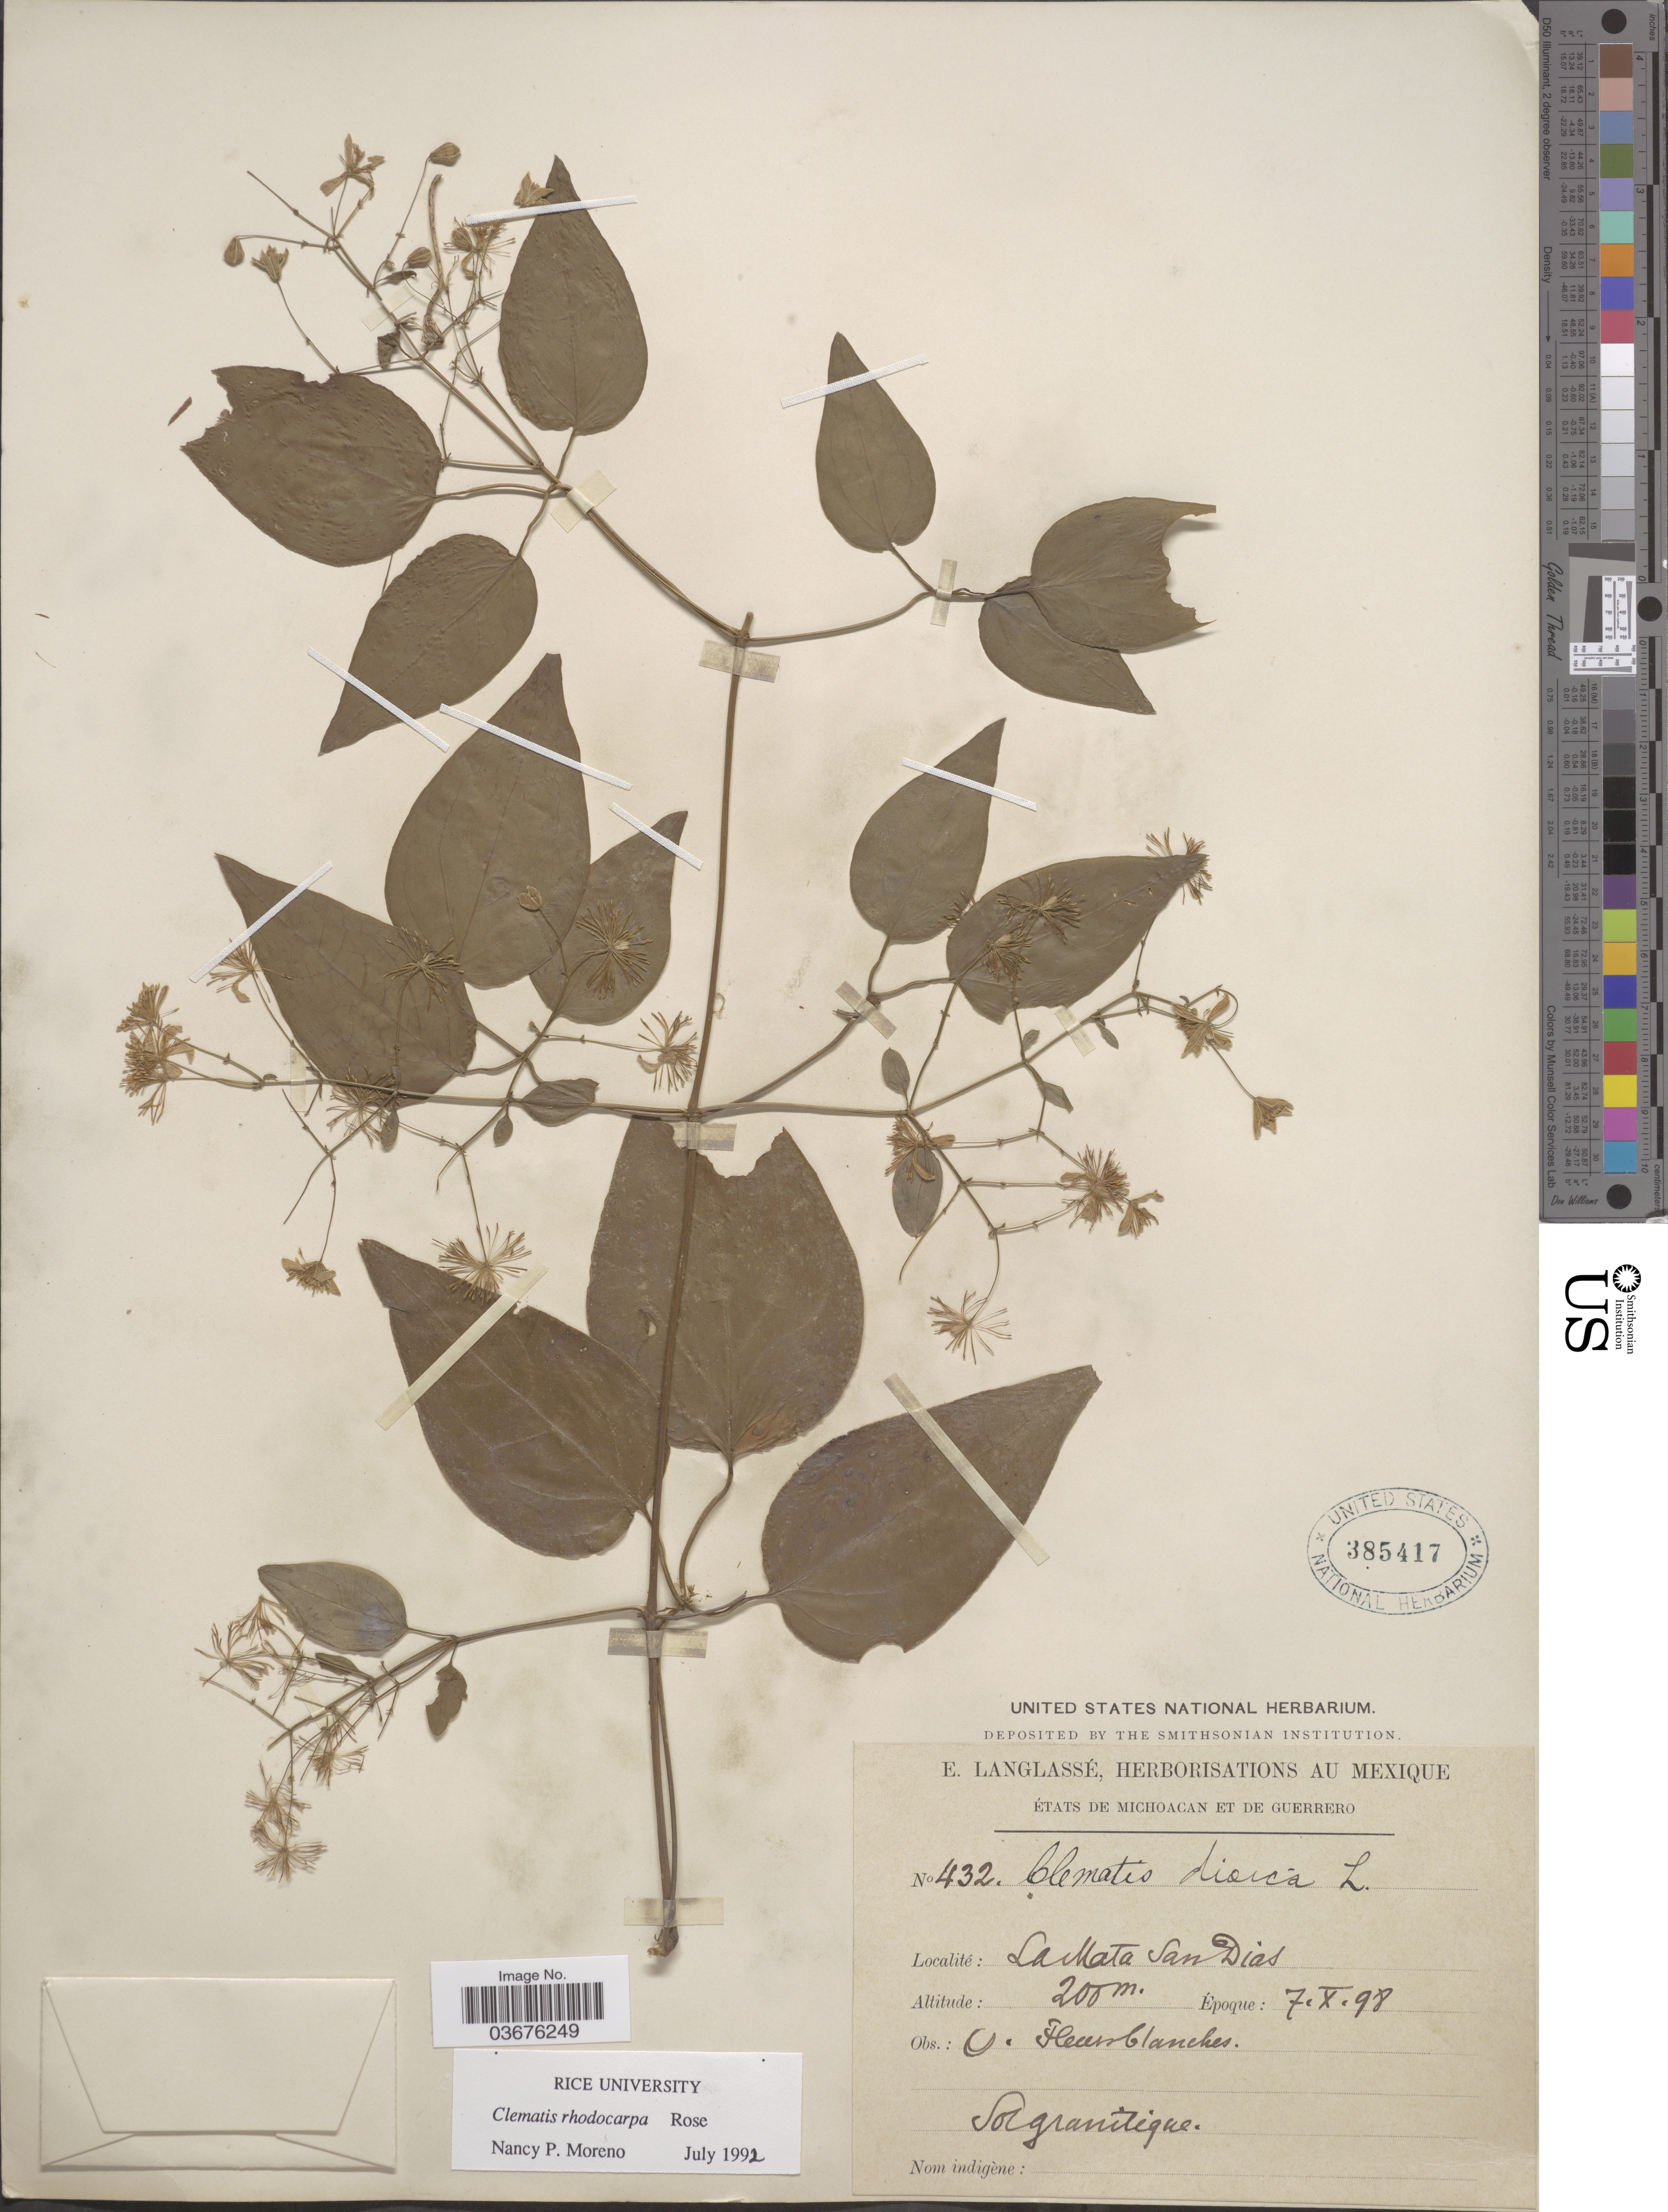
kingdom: Plantae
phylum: Tracheophyta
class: Magnoliopsida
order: Ranunculales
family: Ranunculaceae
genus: Clematis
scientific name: Clematis rhodocarpa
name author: Rose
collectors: E. Langlassé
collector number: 432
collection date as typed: Transcribed d/m/y: 7/10/98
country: Mexico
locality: États de Michoacan et de Guerrero. La Mata San Dias.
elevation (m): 200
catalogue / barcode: US 385417